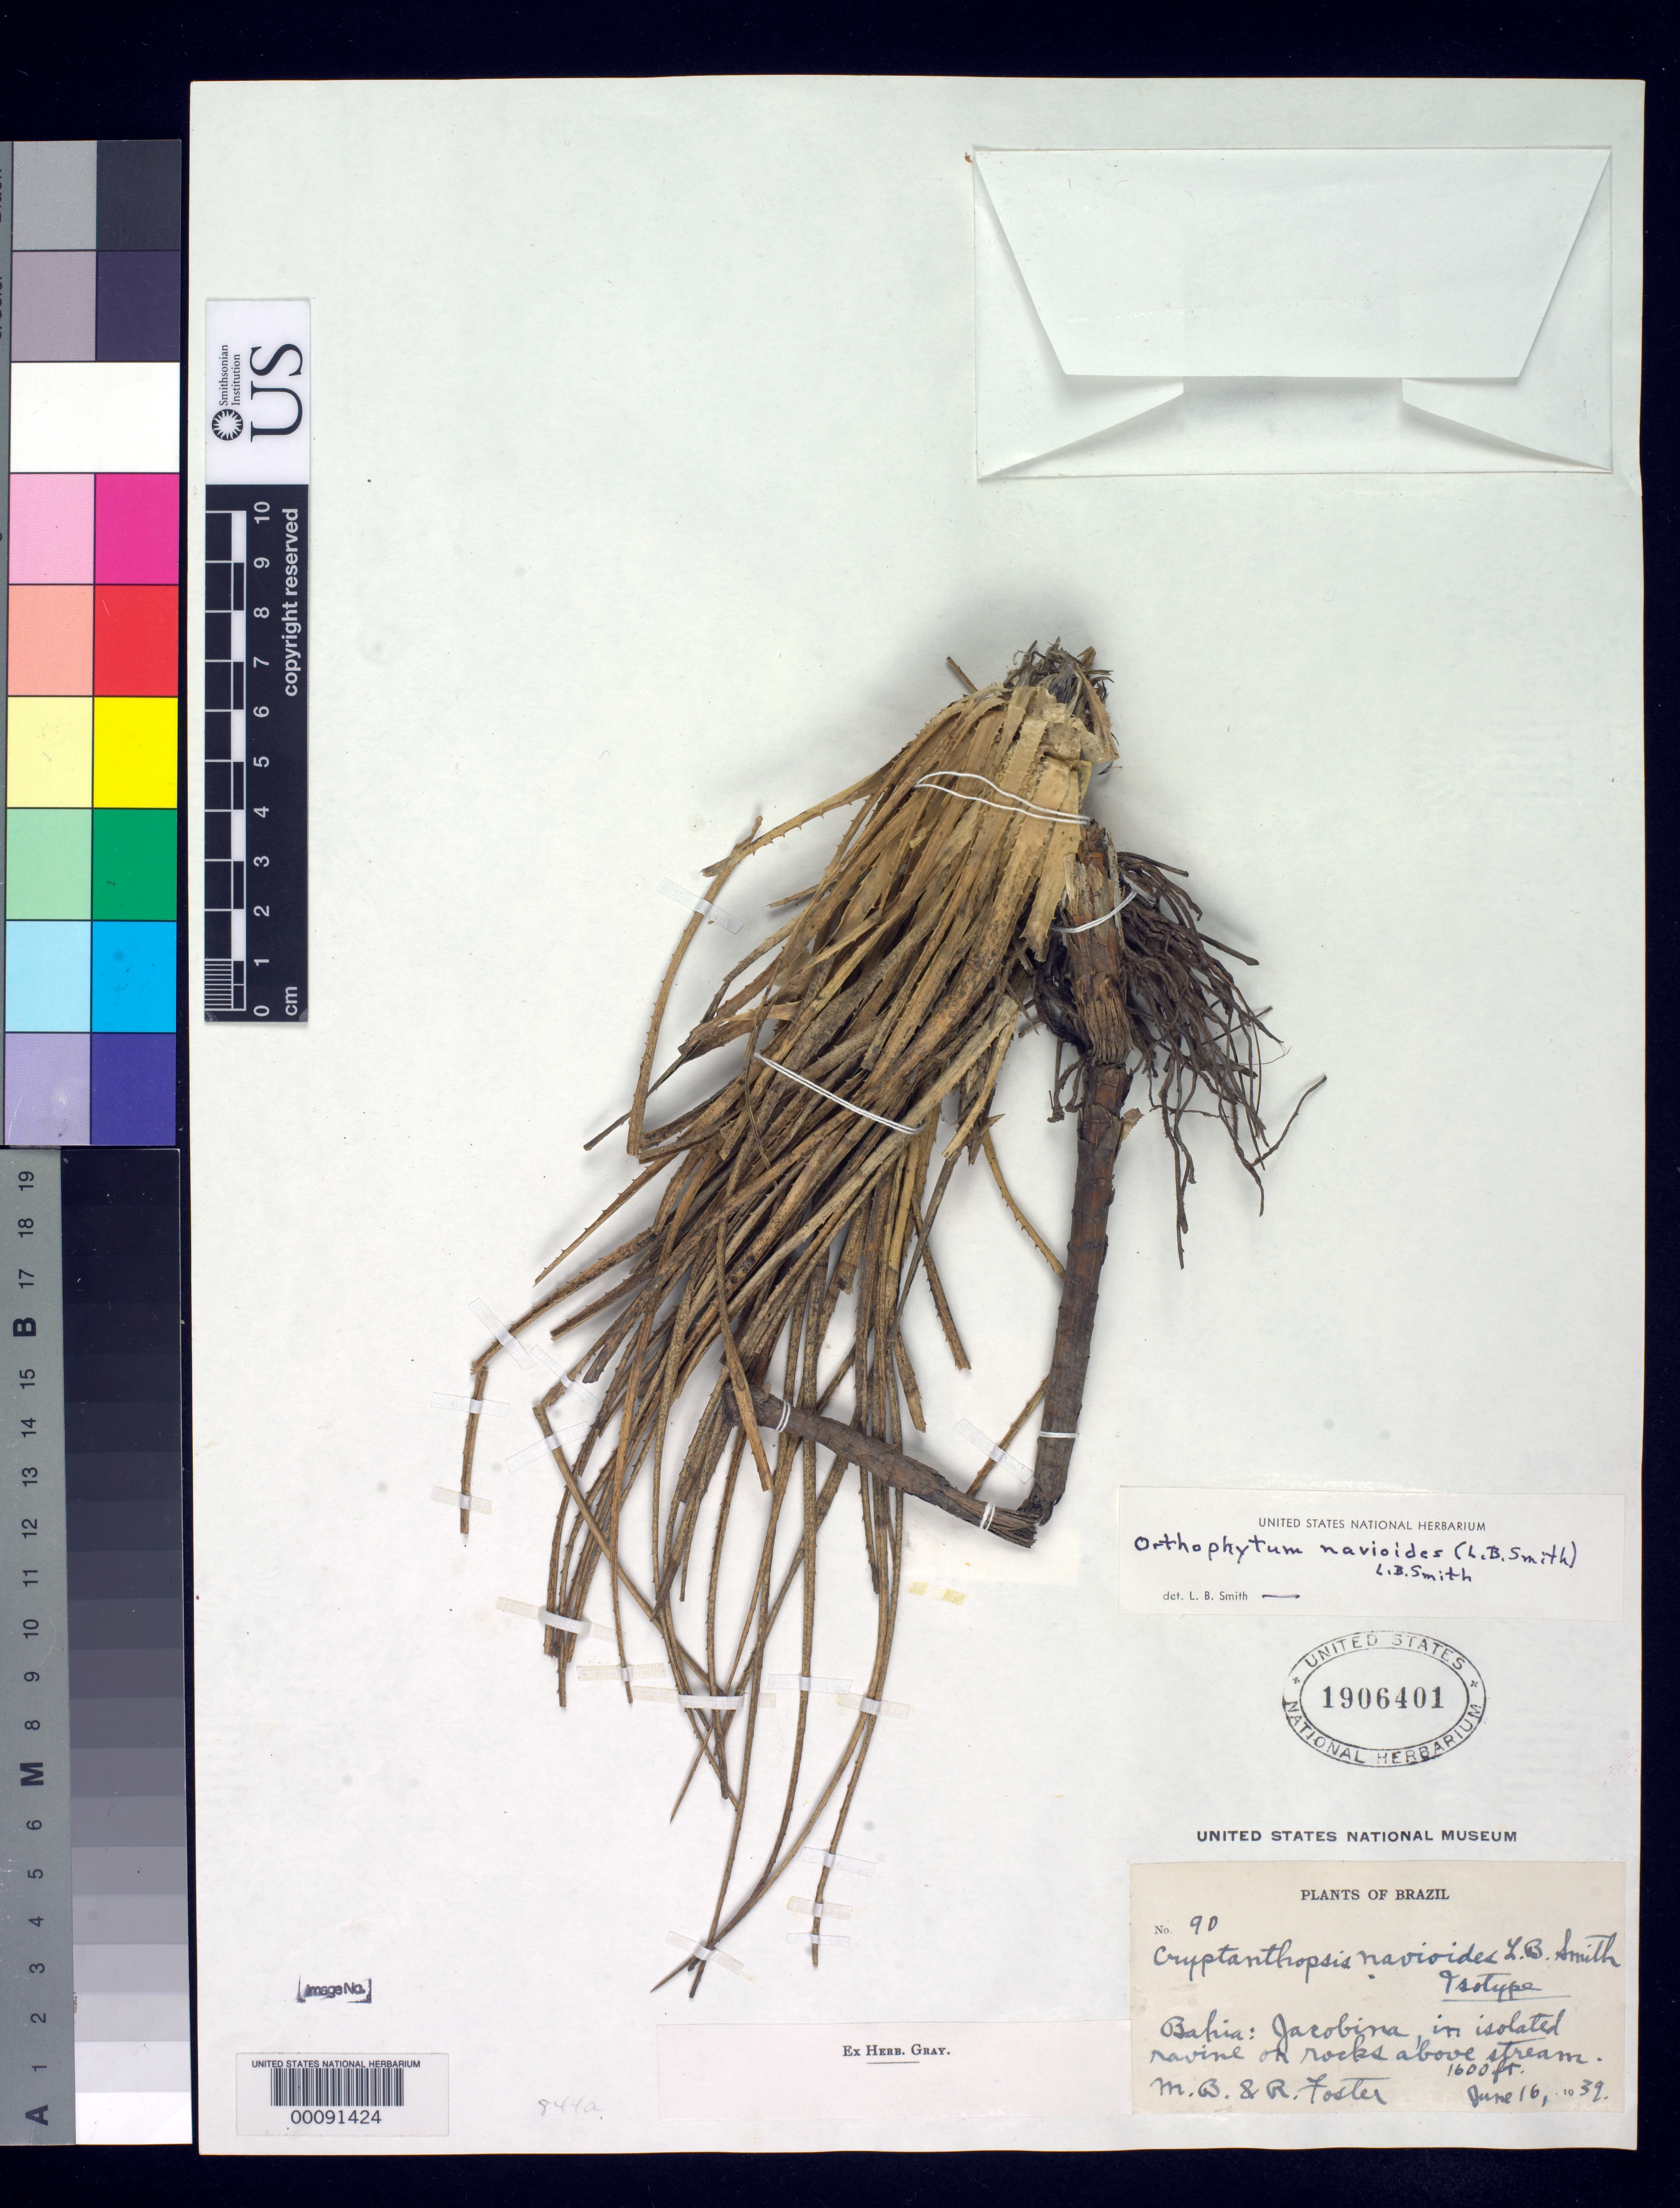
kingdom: Plantae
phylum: Tracheophyta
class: Liliopsida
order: Poales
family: Bromeliaceae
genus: Cryptanthopsis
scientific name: Cryptanthopsis navioides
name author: L.B. Sm.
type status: Isotype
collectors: M. B. Foster & R. C. Foster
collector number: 90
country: Brazil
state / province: Minas Gerais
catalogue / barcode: US 1906401